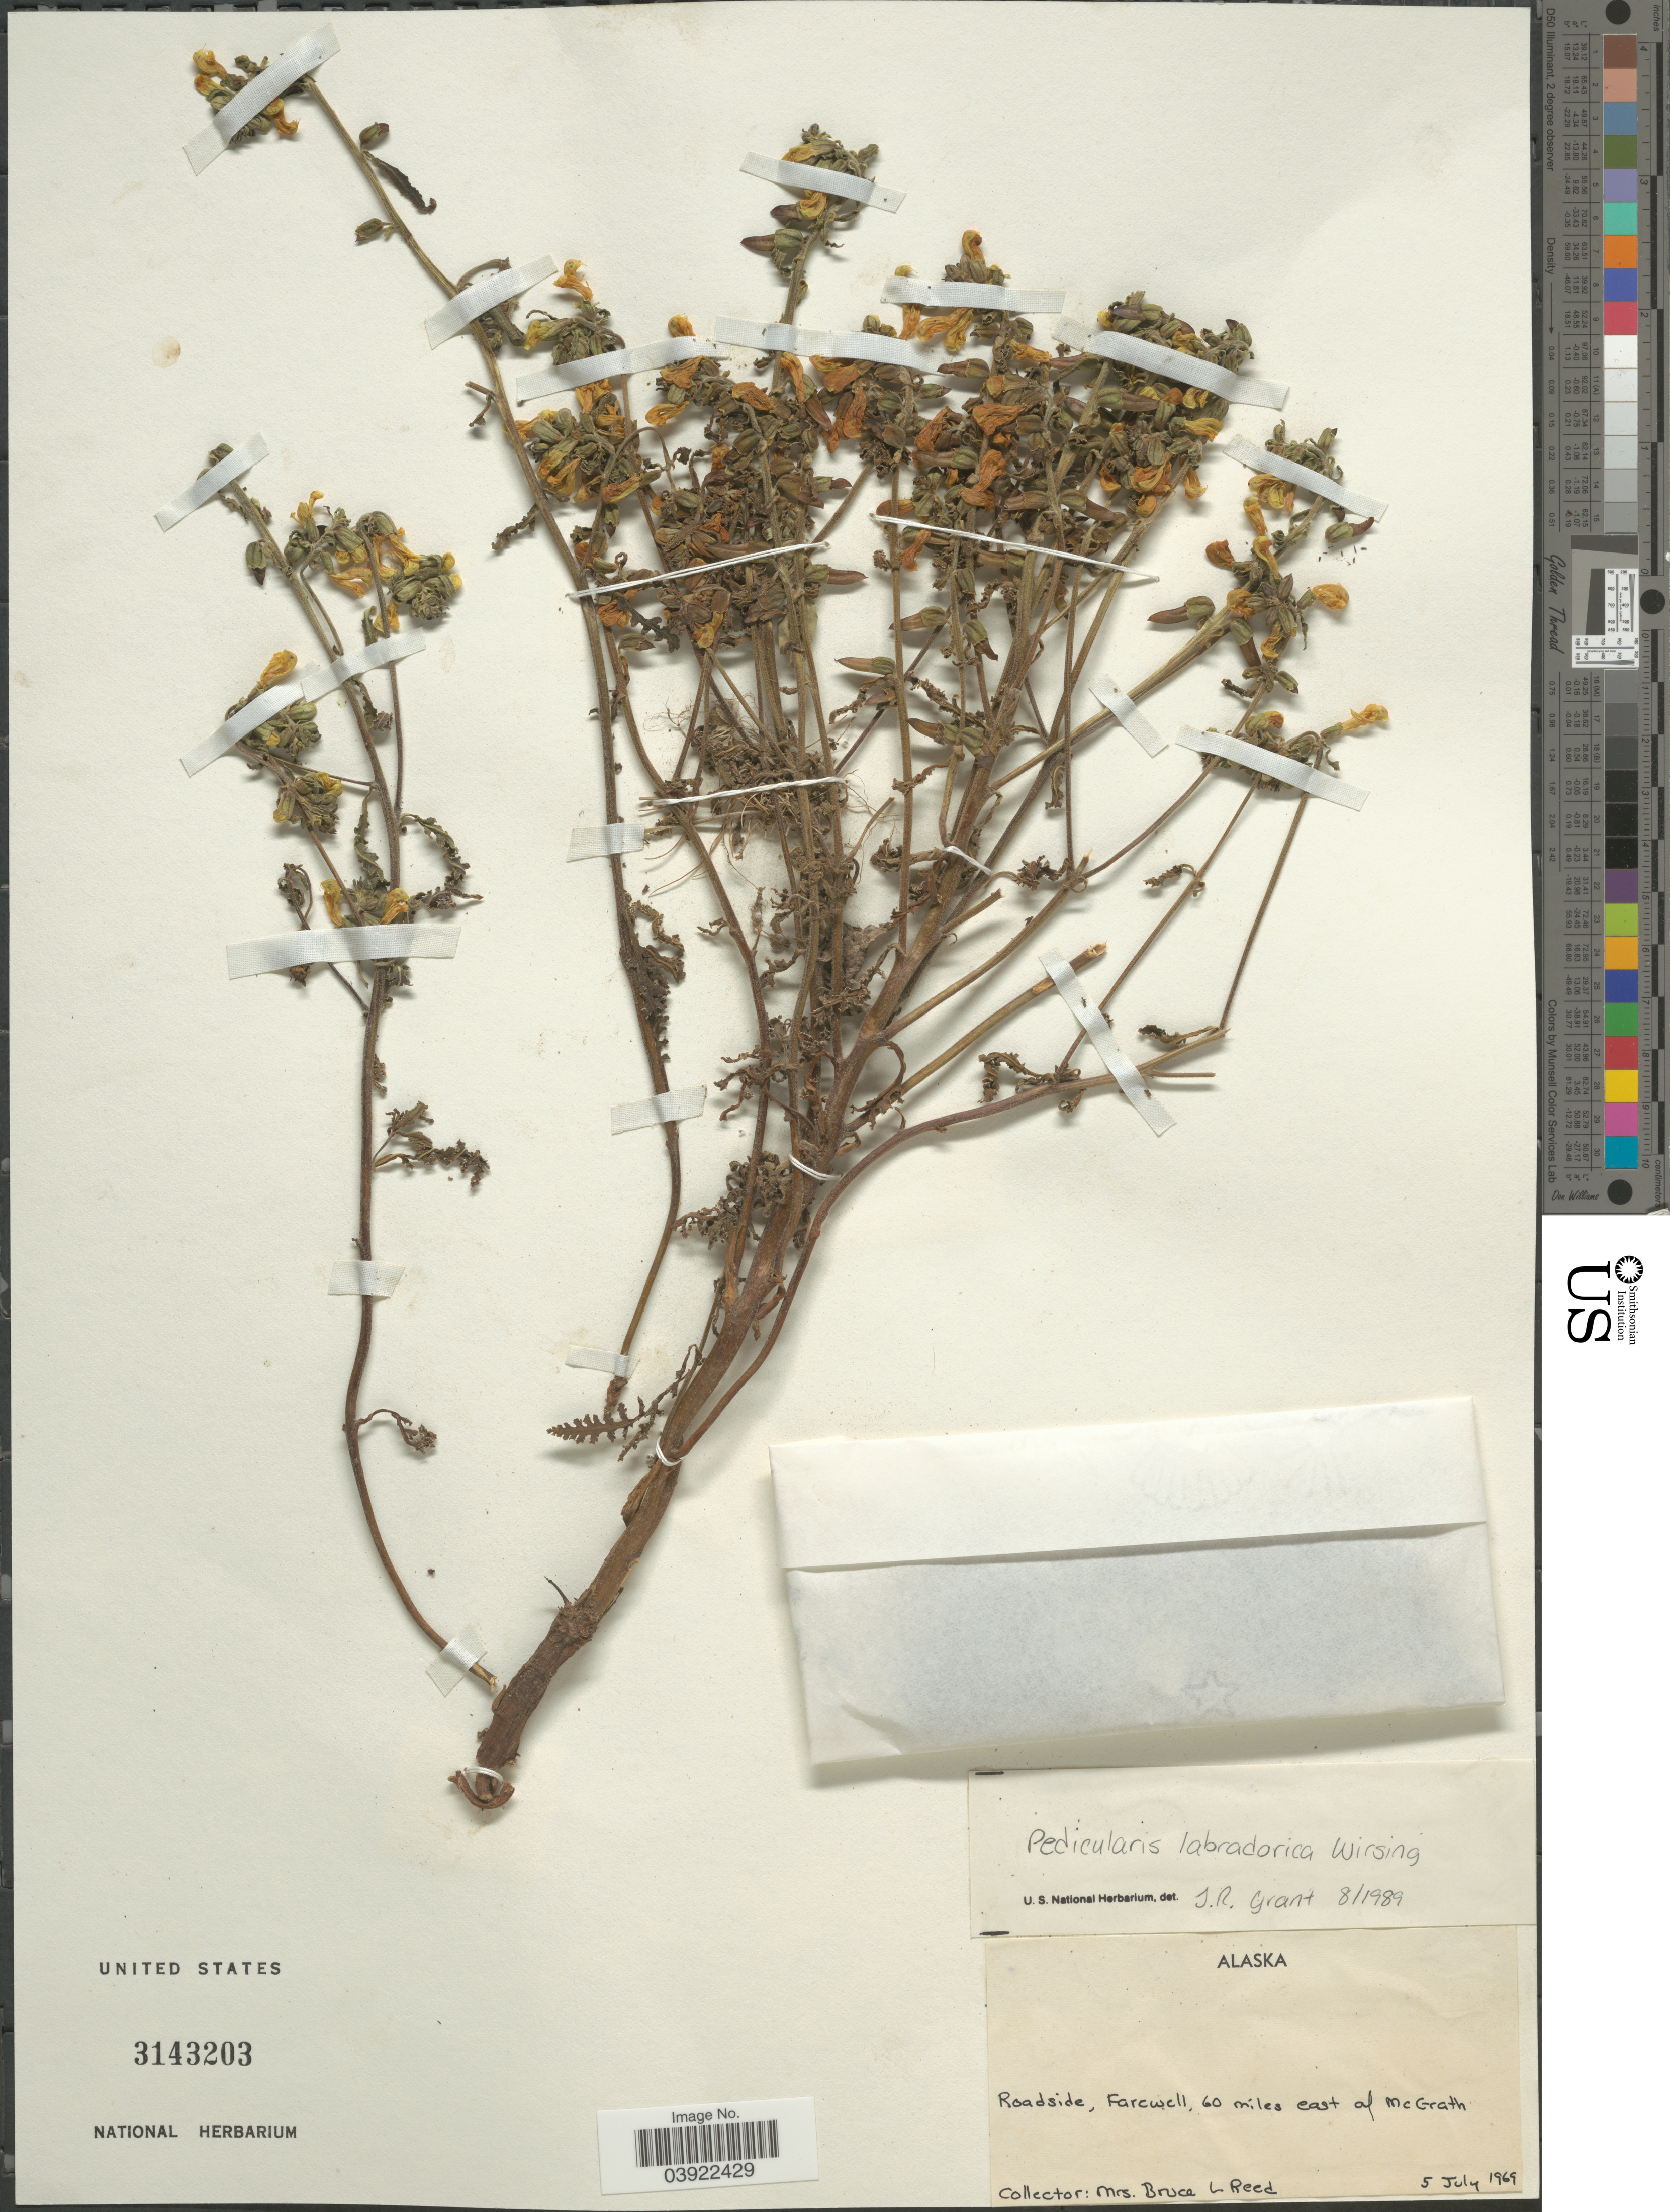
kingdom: Plantae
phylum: Tracheophyta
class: Magnoliopsida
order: Lamiales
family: Orobanchaceae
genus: Pedicularis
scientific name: Pedicularis labradorica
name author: Wirsing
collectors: B. Reed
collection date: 1969-07-05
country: United States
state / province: Alaska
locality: Roadside, Farewell, 60 miles east of McGrath.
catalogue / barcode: US 3143203